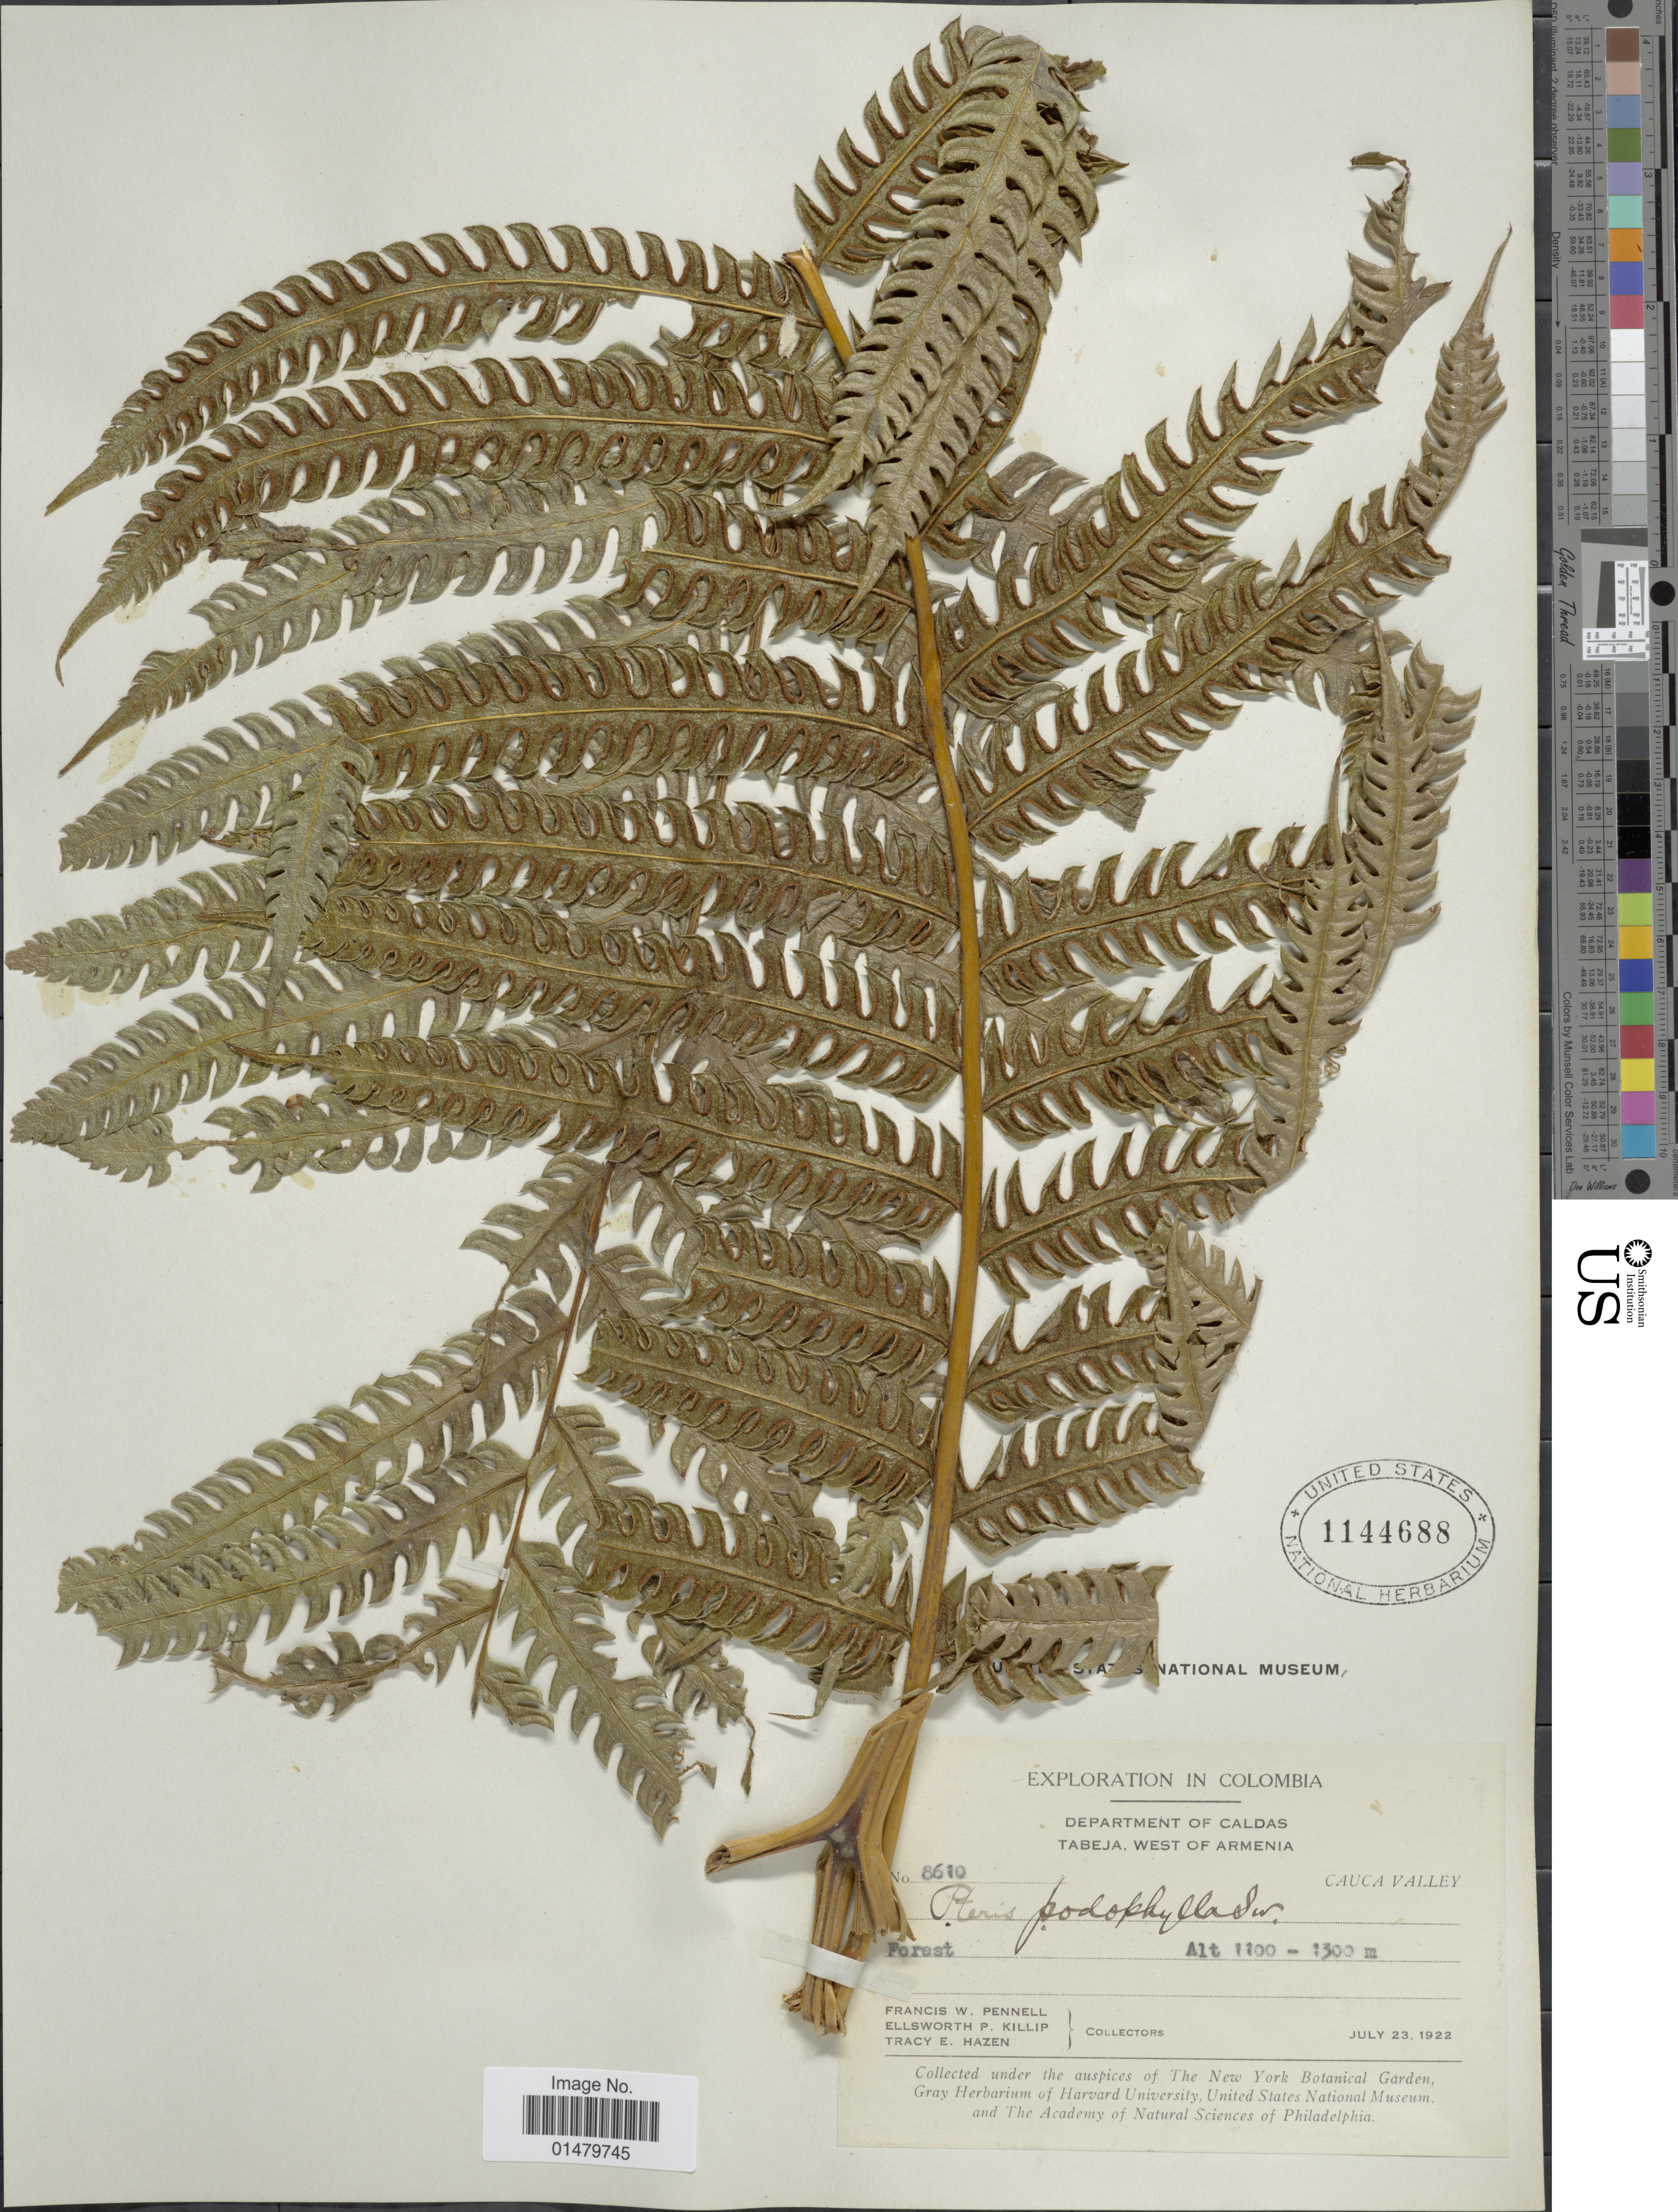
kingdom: Plantae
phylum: Tracheophyta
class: Polypodiopsida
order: Polypodiales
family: Pteridaceae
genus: Pteris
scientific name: Pteris podophylla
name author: Sw.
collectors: F. W. Pennell, E. P. Killip & T. E. Hazen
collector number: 8610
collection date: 1922-07-23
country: Colombia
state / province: Caldas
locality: Department of Caldas. Tabeja, West of Armenia. Cauca Valley.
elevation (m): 1100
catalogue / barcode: US 1144688